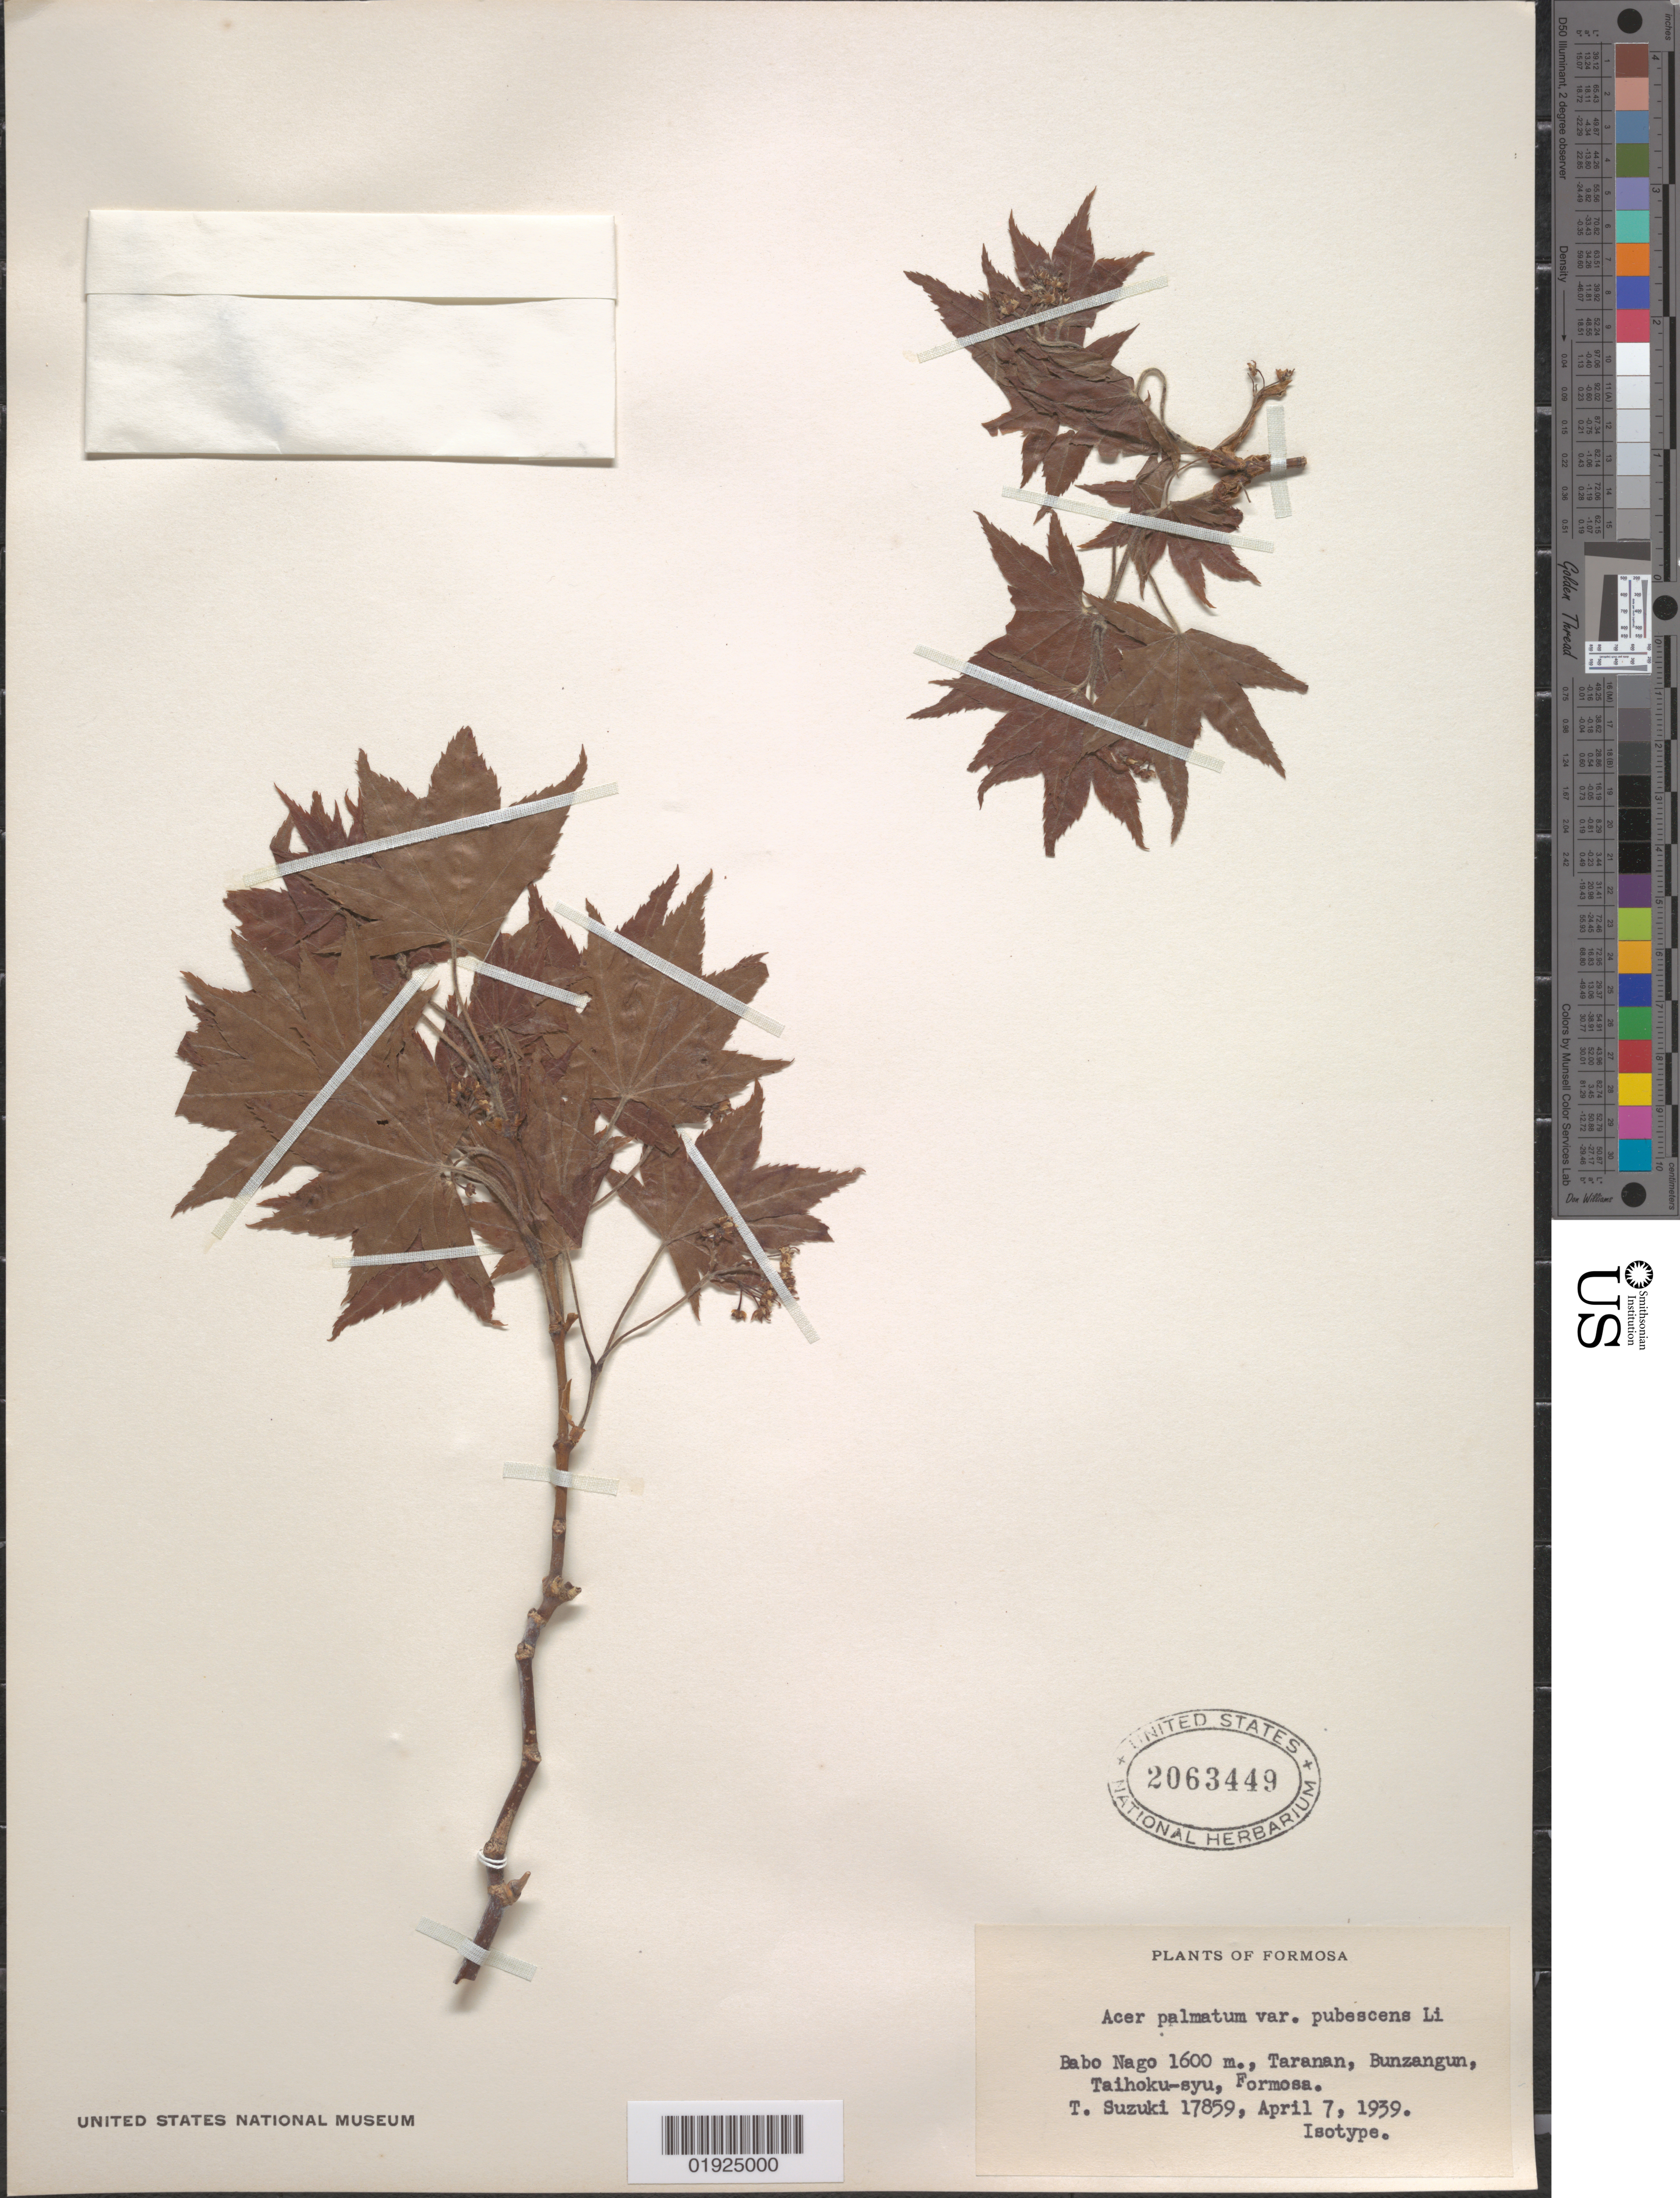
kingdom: Plantae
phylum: Tracheophyta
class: Magnoliopsida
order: Sapindales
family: Sapindaceae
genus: Acer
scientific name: Acer palmatum var. pubescens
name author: Li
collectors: T. Suzuki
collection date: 1959-04-07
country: Taiwan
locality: Babo Nago, Taranan, Bunzangun, Taihoku-syu [Taipei ?], Formosa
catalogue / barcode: US 2063449